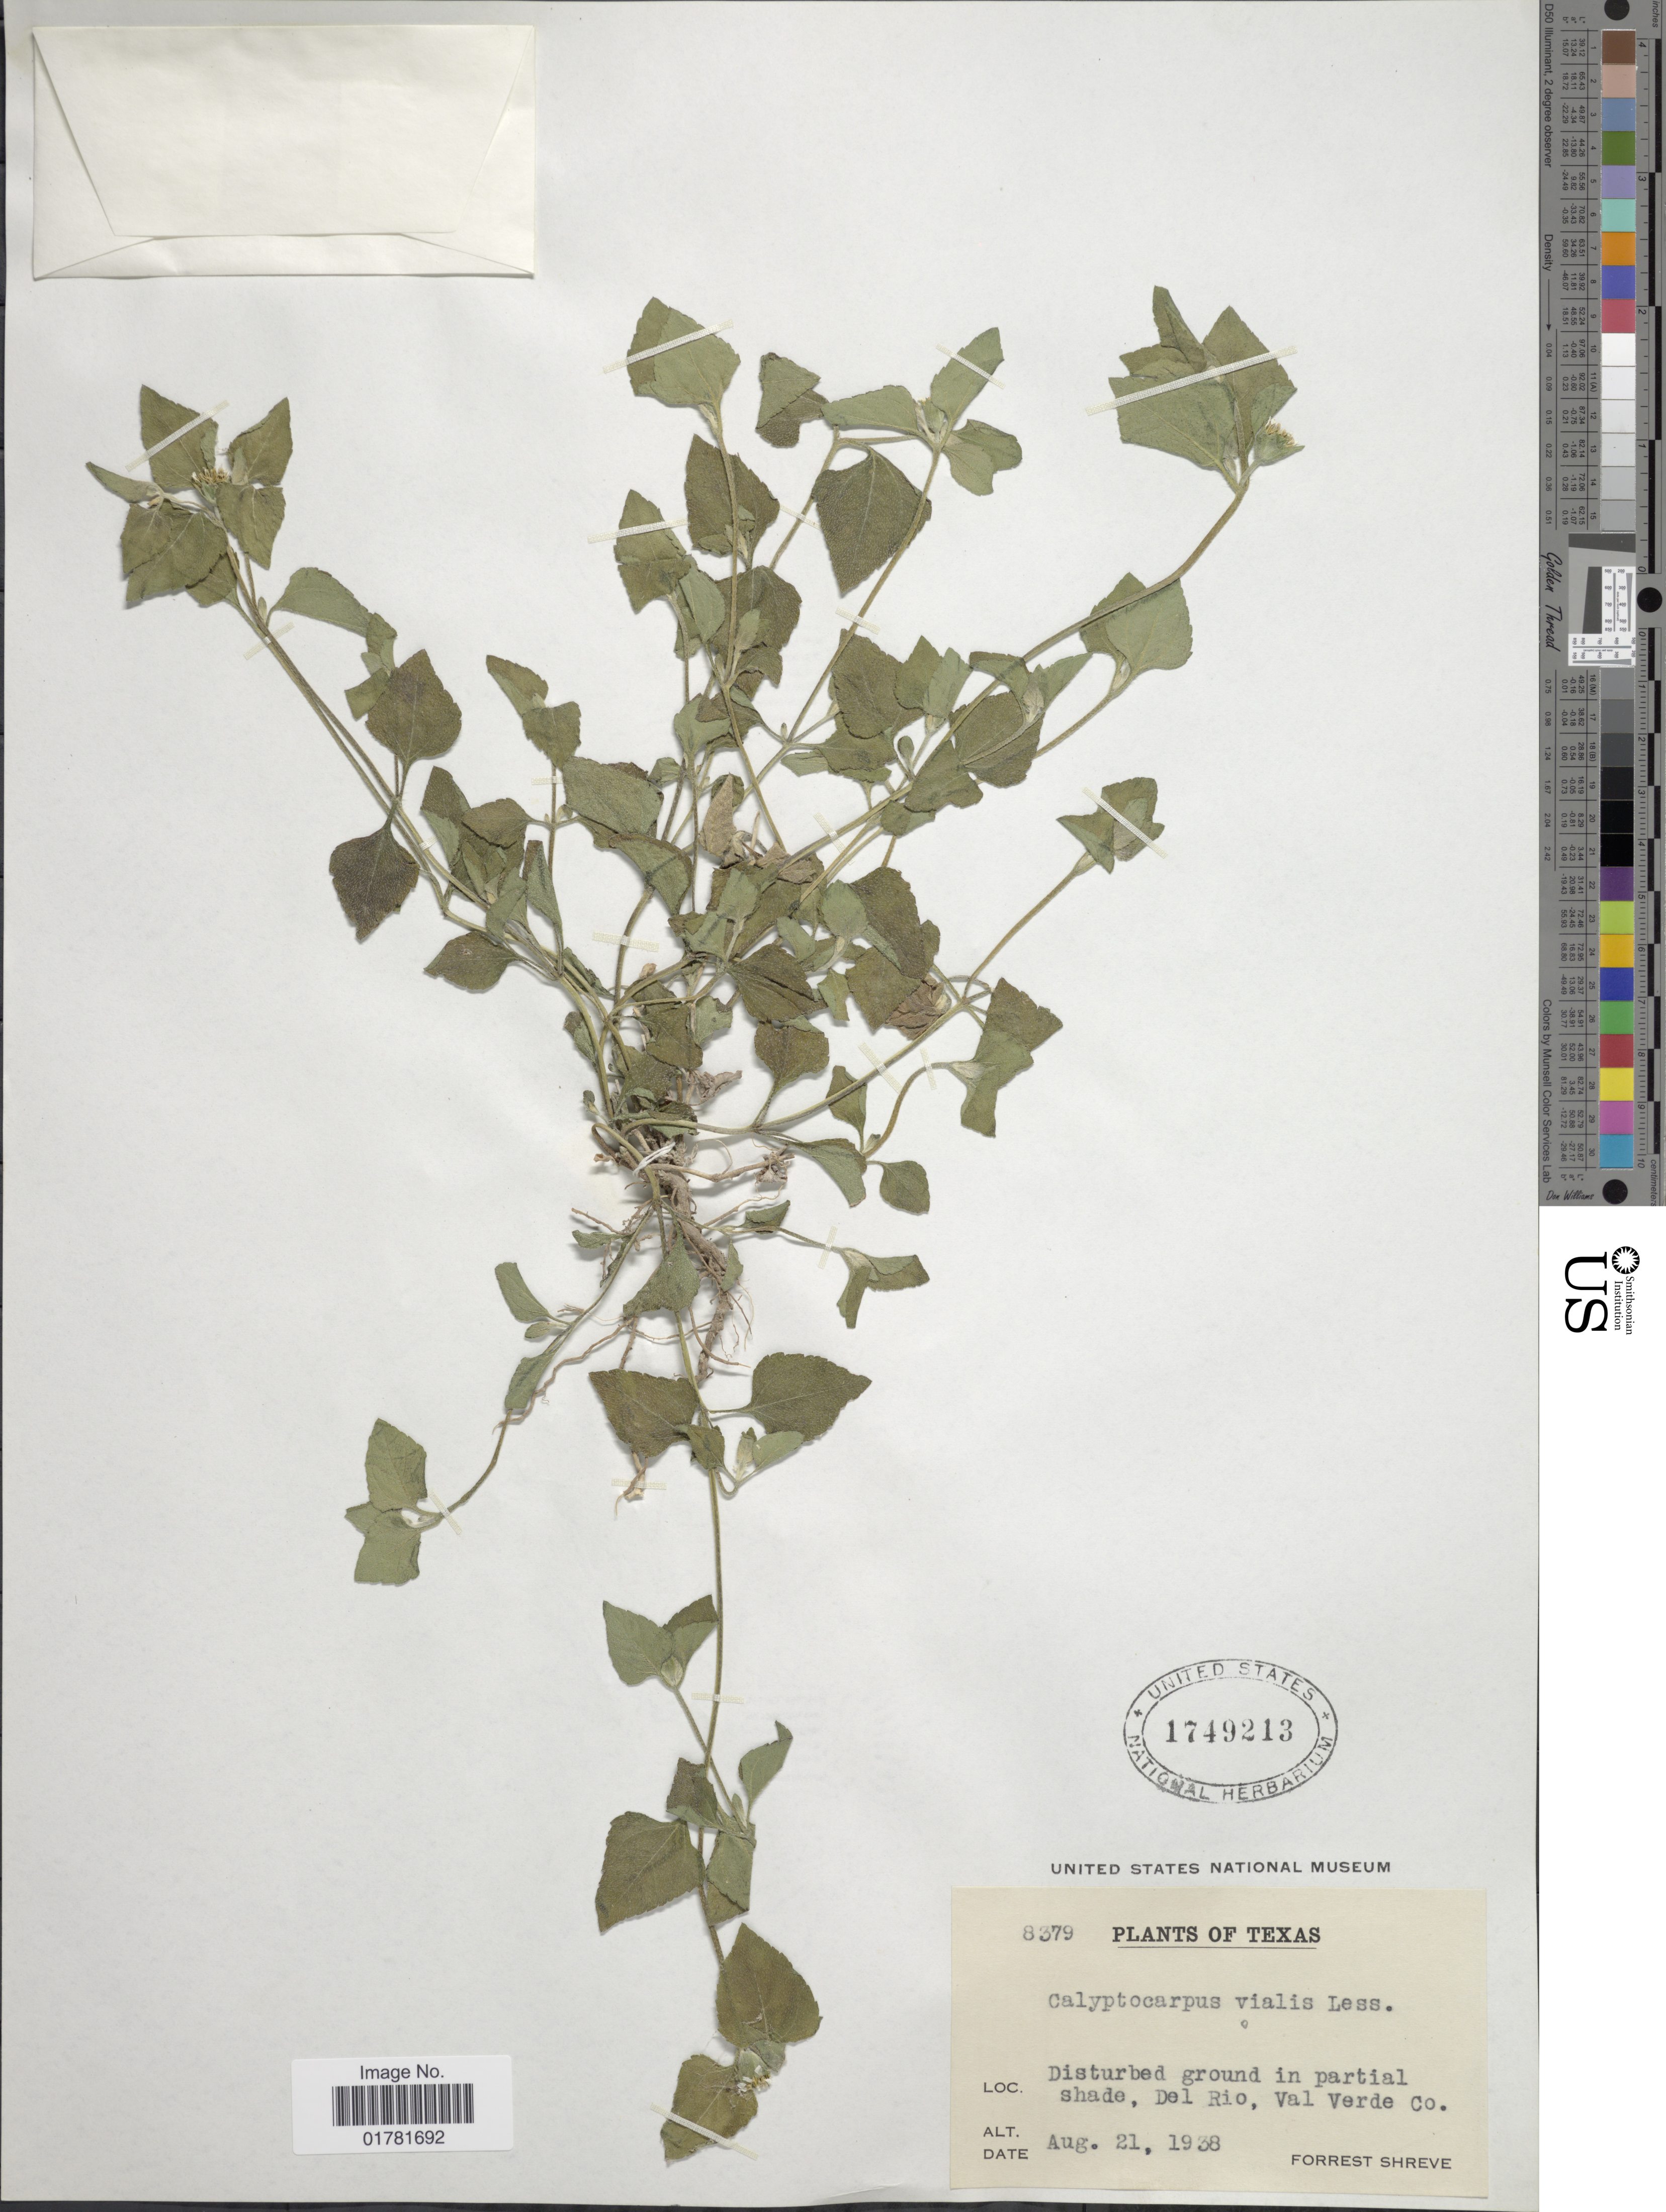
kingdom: Plantae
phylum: Tracheophyta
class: Magnoliopsida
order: Asterales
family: Asteraceae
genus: Calyptocarpus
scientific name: Calyptocarpus vialis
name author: Less.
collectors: F. Shreve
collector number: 8379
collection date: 1938-08-21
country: United States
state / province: Texas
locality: Disturbed ground in partial shade, Del Rio, Val Verde Co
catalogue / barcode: US 1749213